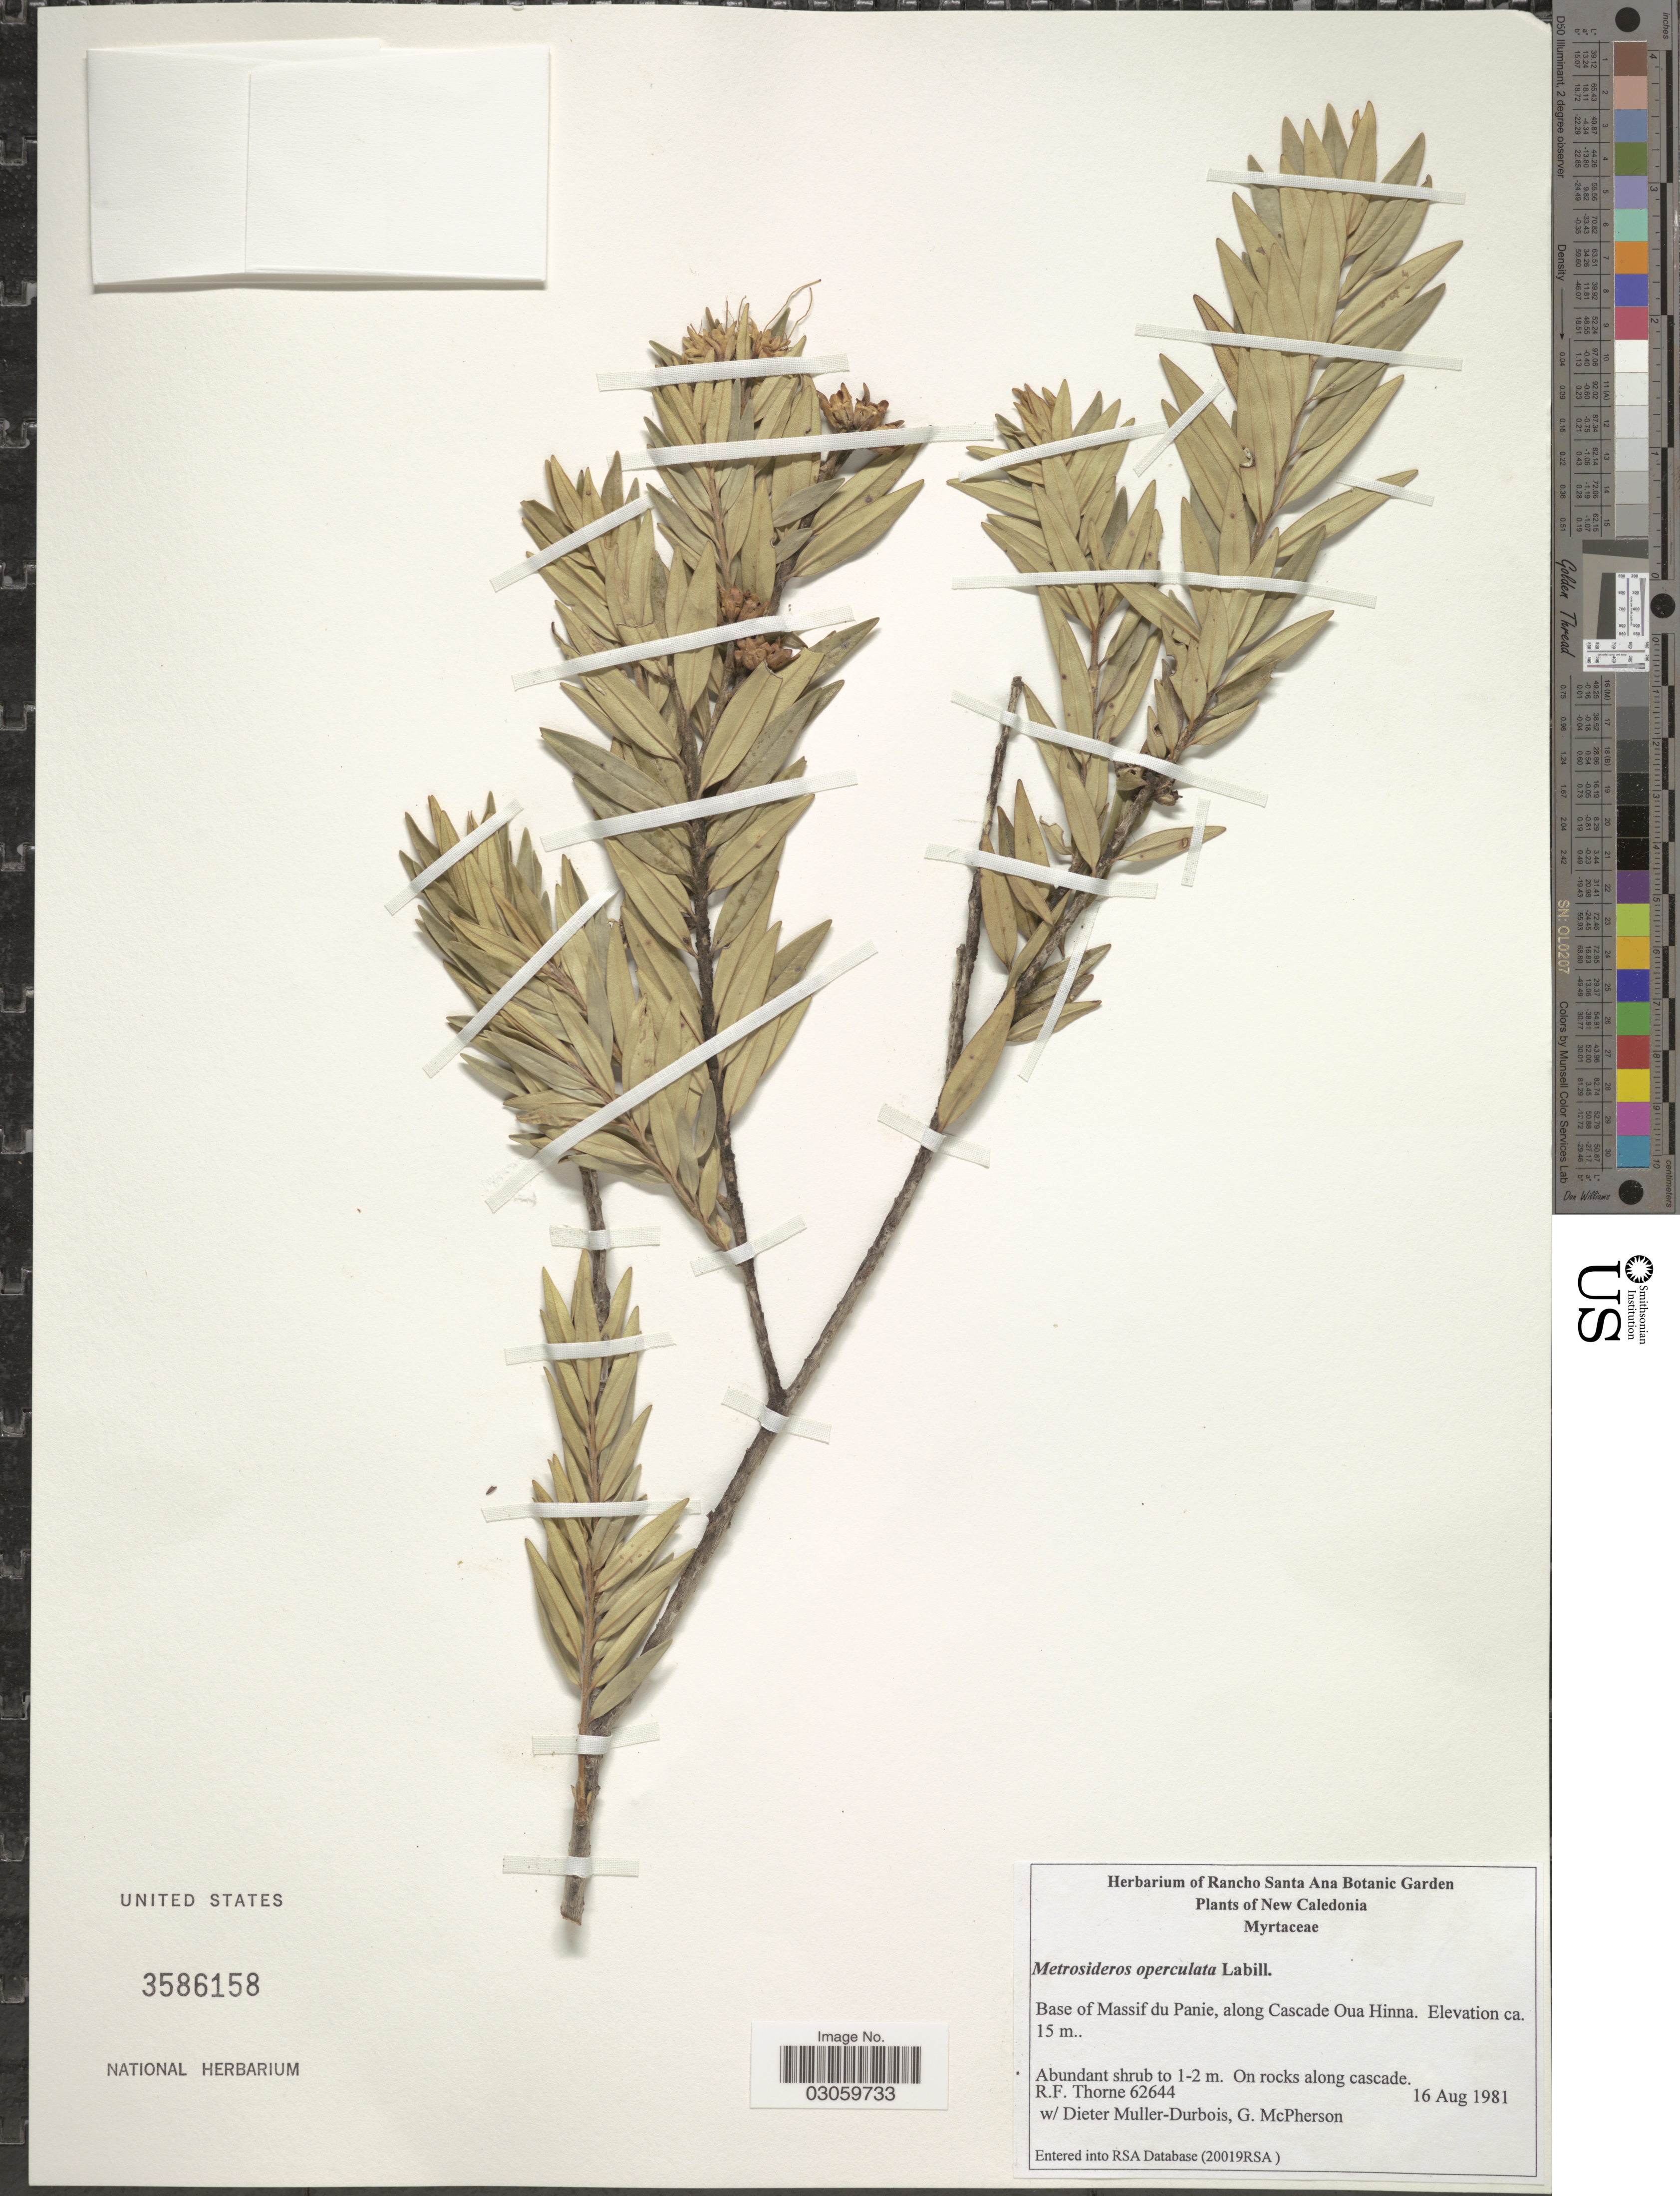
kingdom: Plantae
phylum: Tracheophyta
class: Magnoliopsida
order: Myrtales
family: Myrtaceae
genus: Metrosideros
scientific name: Metrosideros operculata var. francii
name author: J.W. Dawson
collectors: R. Thorne, D. Muller-Durbois & G. McPherson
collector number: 62644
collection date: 1981-08-16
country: New Caledonia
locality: Base of Massif du Panie, along Cascade Oua Hinna.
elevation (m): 15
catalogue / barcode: US 3586158